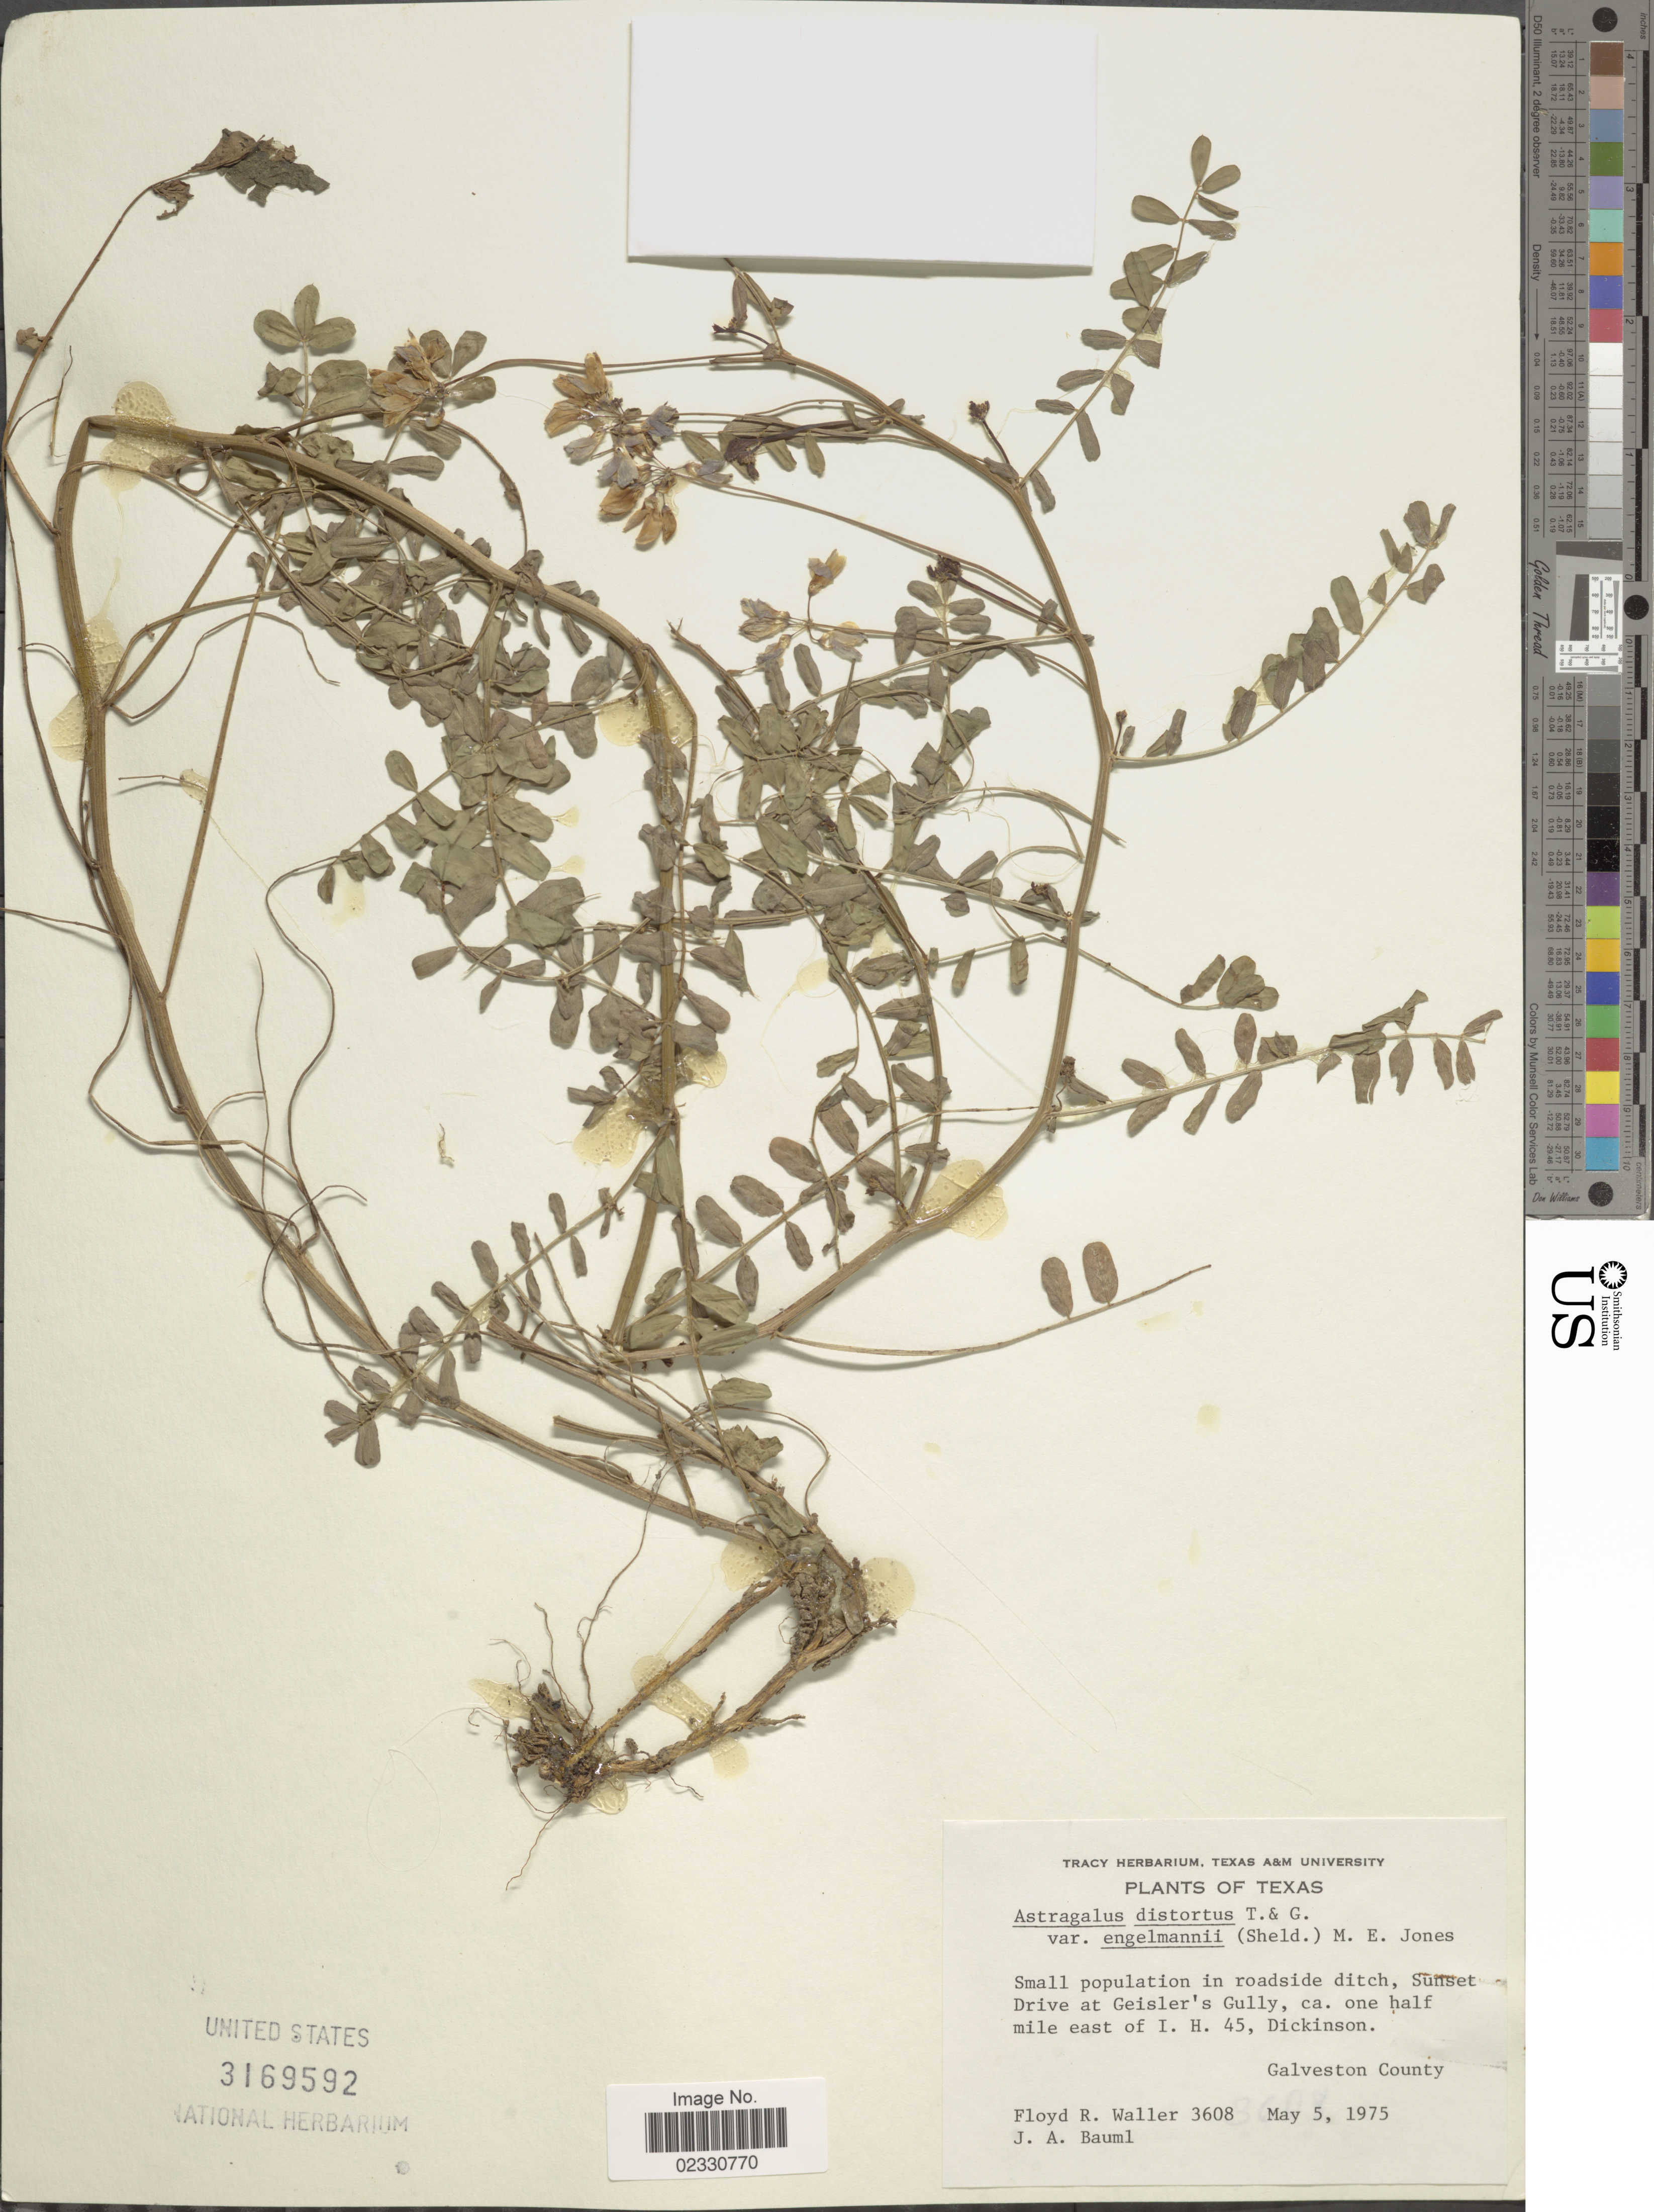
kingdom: Plantae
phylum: Tracheophyta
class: Magnoliopsida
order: Fabales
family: Fabaceae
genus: Astragalus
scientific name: Astragalus distortus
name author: Torr. & A. Gray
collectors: F. R. Waller & J. Bauml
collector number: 3608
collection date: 1975-05-05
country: United States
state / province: Texas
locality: Small population in roadside ditch, Sunset Drive at Geisler's Gully, ca. one half mile east of I. H. 45, Dickinson, Galveston County.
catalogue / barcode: US 3169592